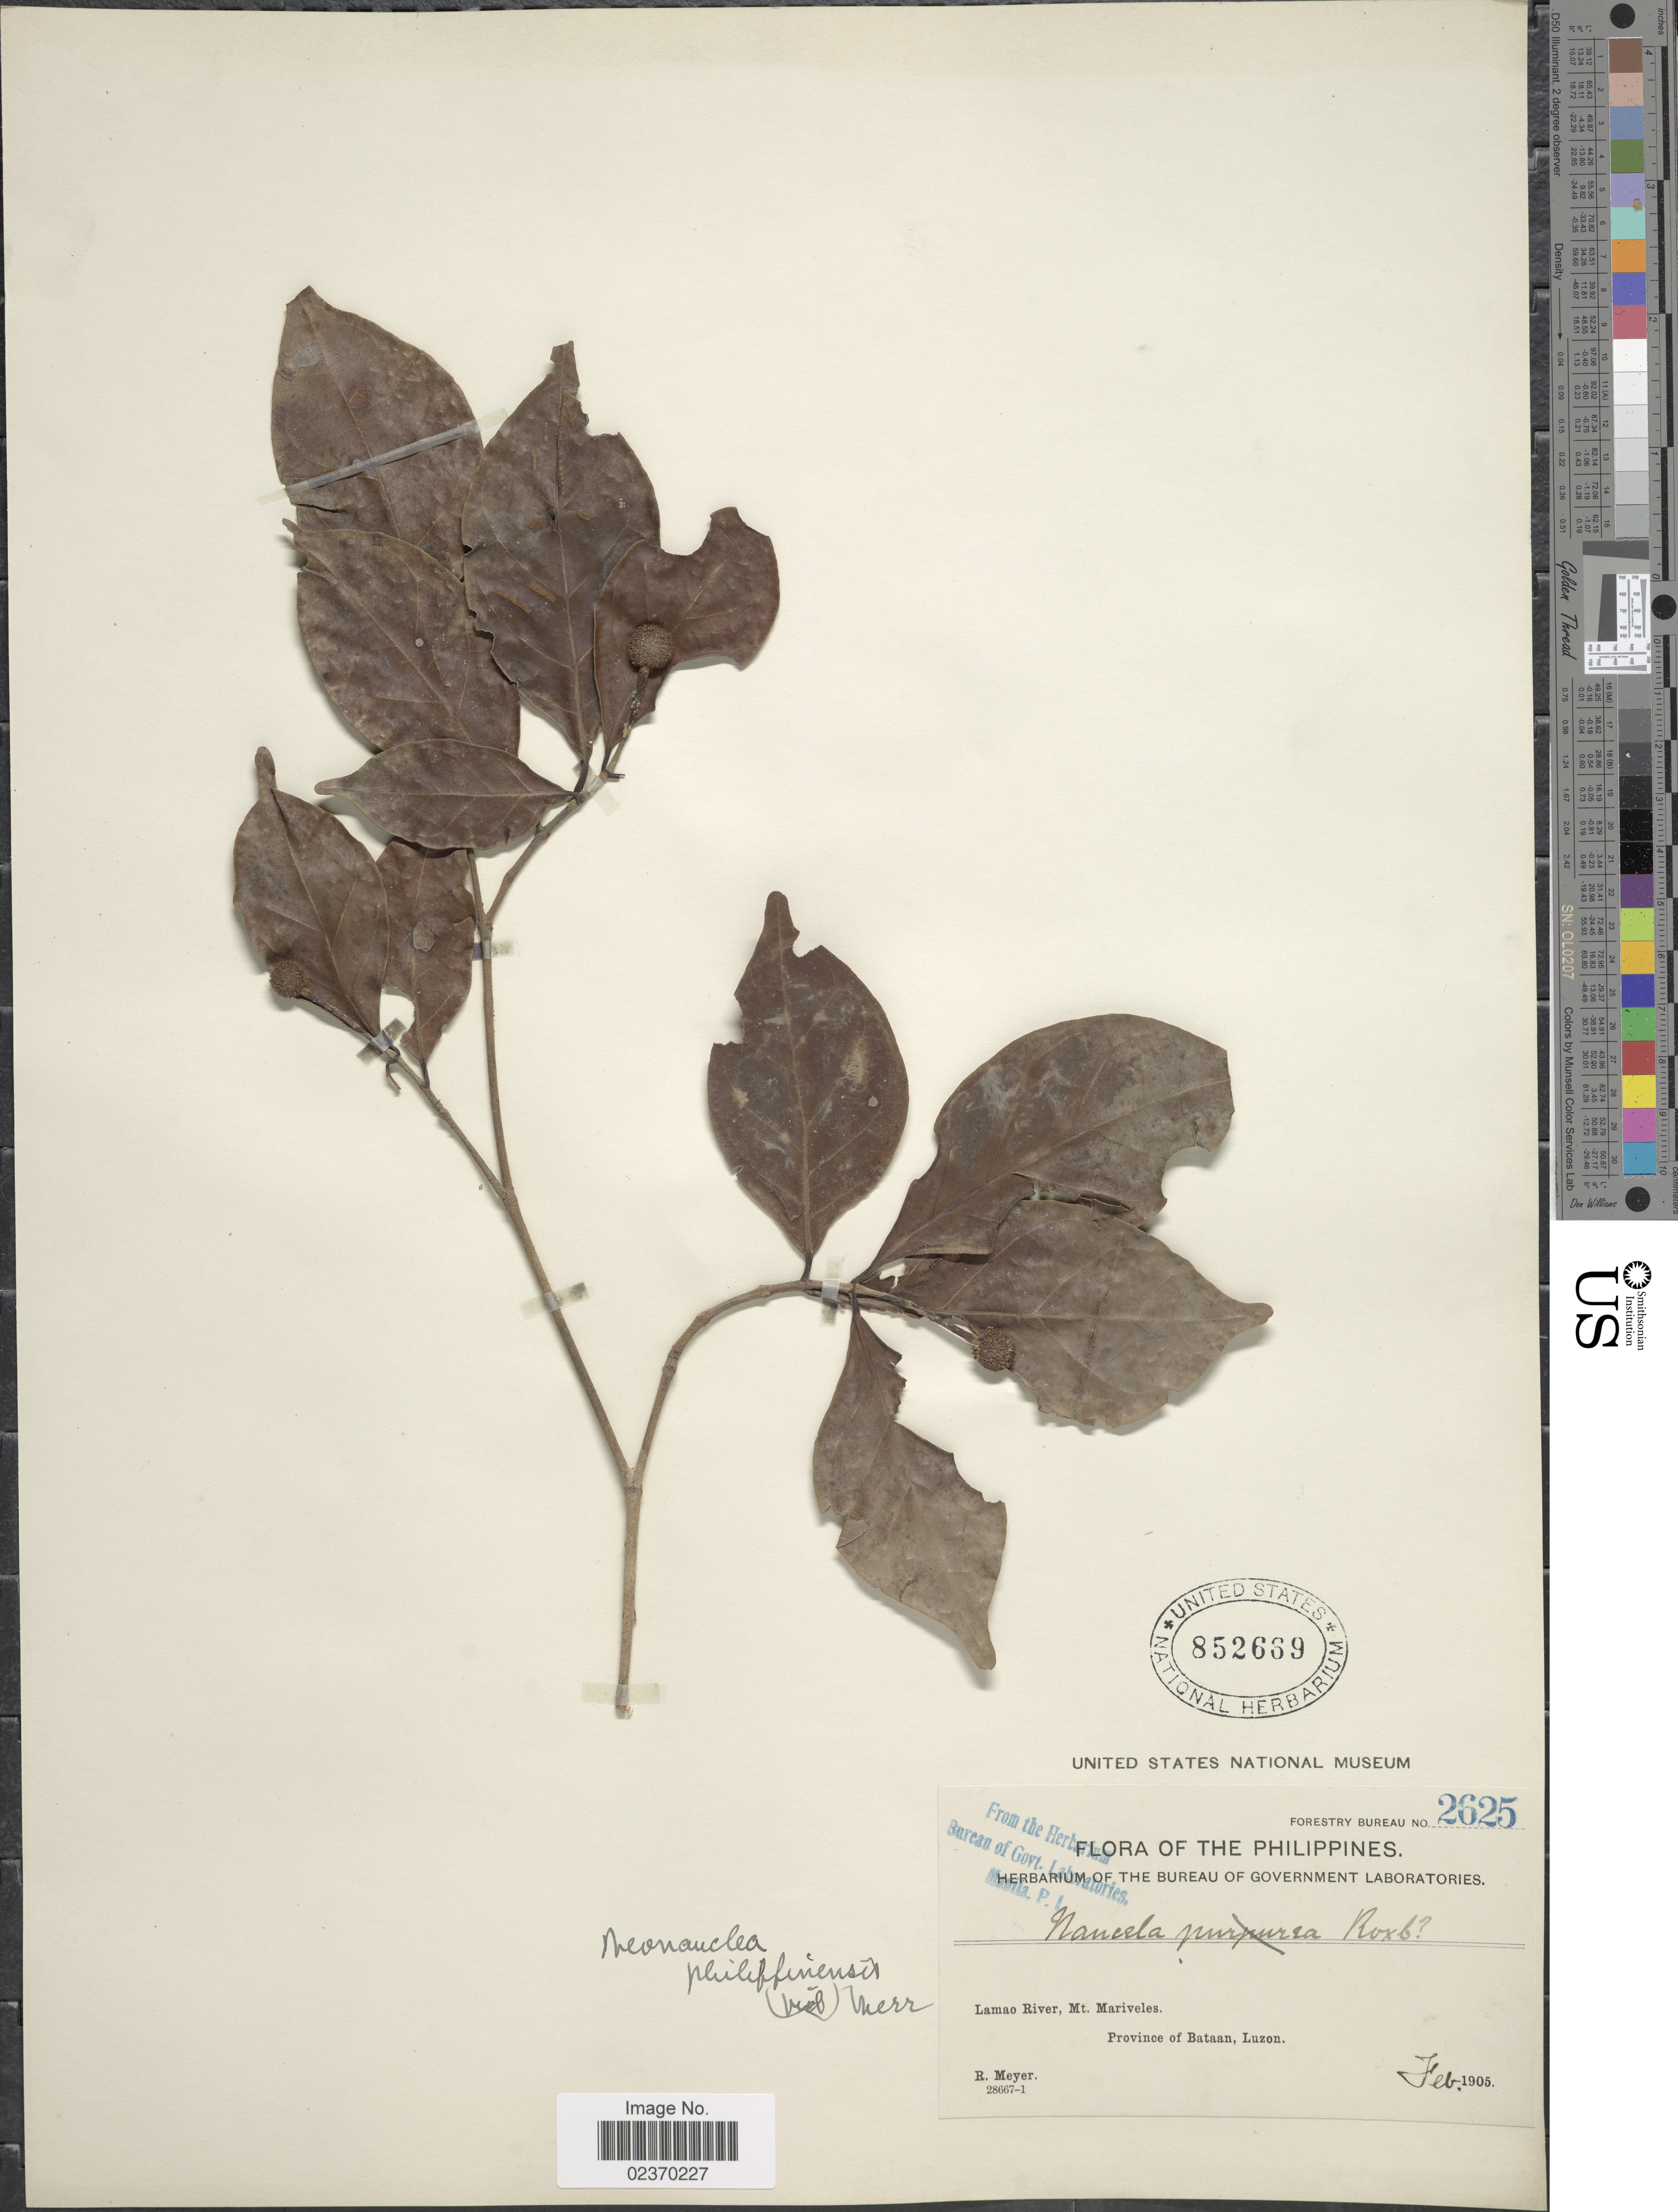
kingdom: Plantae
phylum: Tracheophyta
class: Magnoliopsida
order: Gentianales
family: Rubiaceae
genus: Neonauclea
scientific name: Neonauclea gracilis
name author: (Vidal) Merr.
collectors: R. Meyer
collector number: Forestry Bureau 2625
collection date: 1905-02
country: Philippines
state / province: Cagayan Valley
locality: Lamao River, Mt. Mariveles, Province of Bataan, Luzon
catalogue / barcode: US 852669